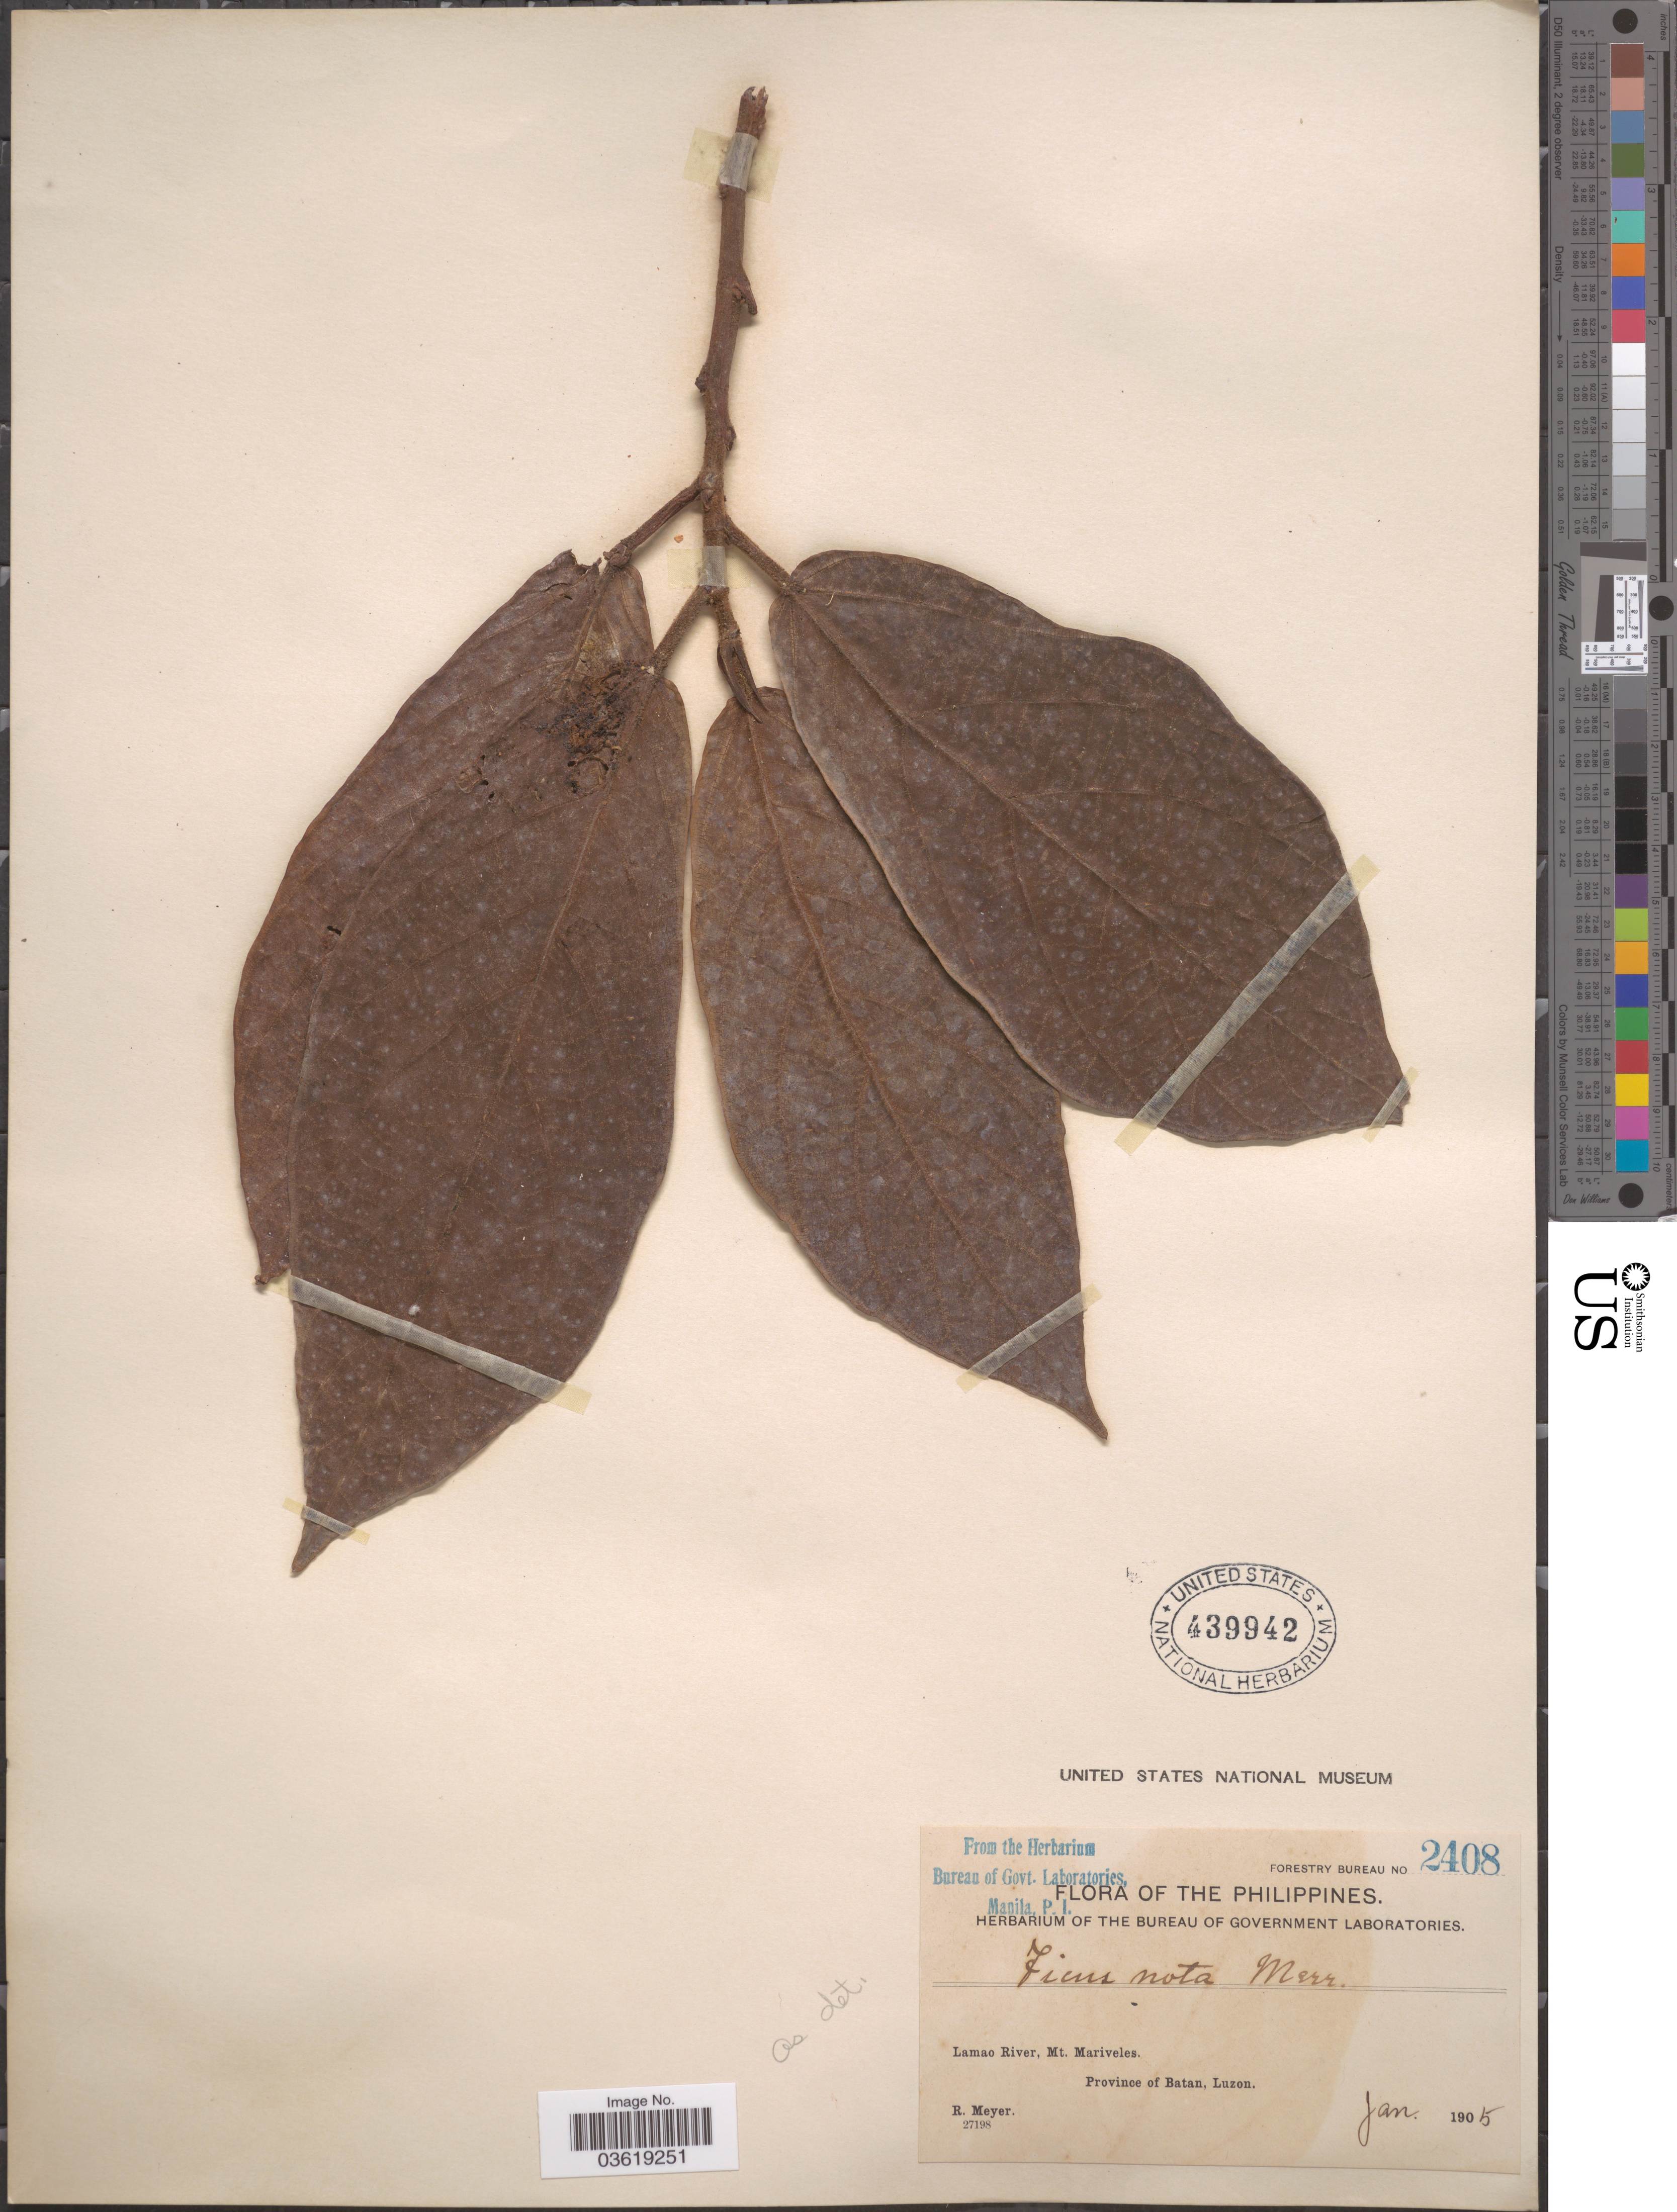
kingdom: Plantae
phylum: Tracheophyta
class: Magnoliopsida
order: Rosales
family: Moraceae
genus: Ficus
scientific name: Ficus nota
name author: (C.E. Blanco) Merr.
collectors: R. Meyer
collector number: Forestry Bureau 2408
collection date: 1905-01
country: Philippines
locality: Lamao River, Mt. Mariveles, Prov. Bataan. Luzon.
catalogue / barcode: US 439942